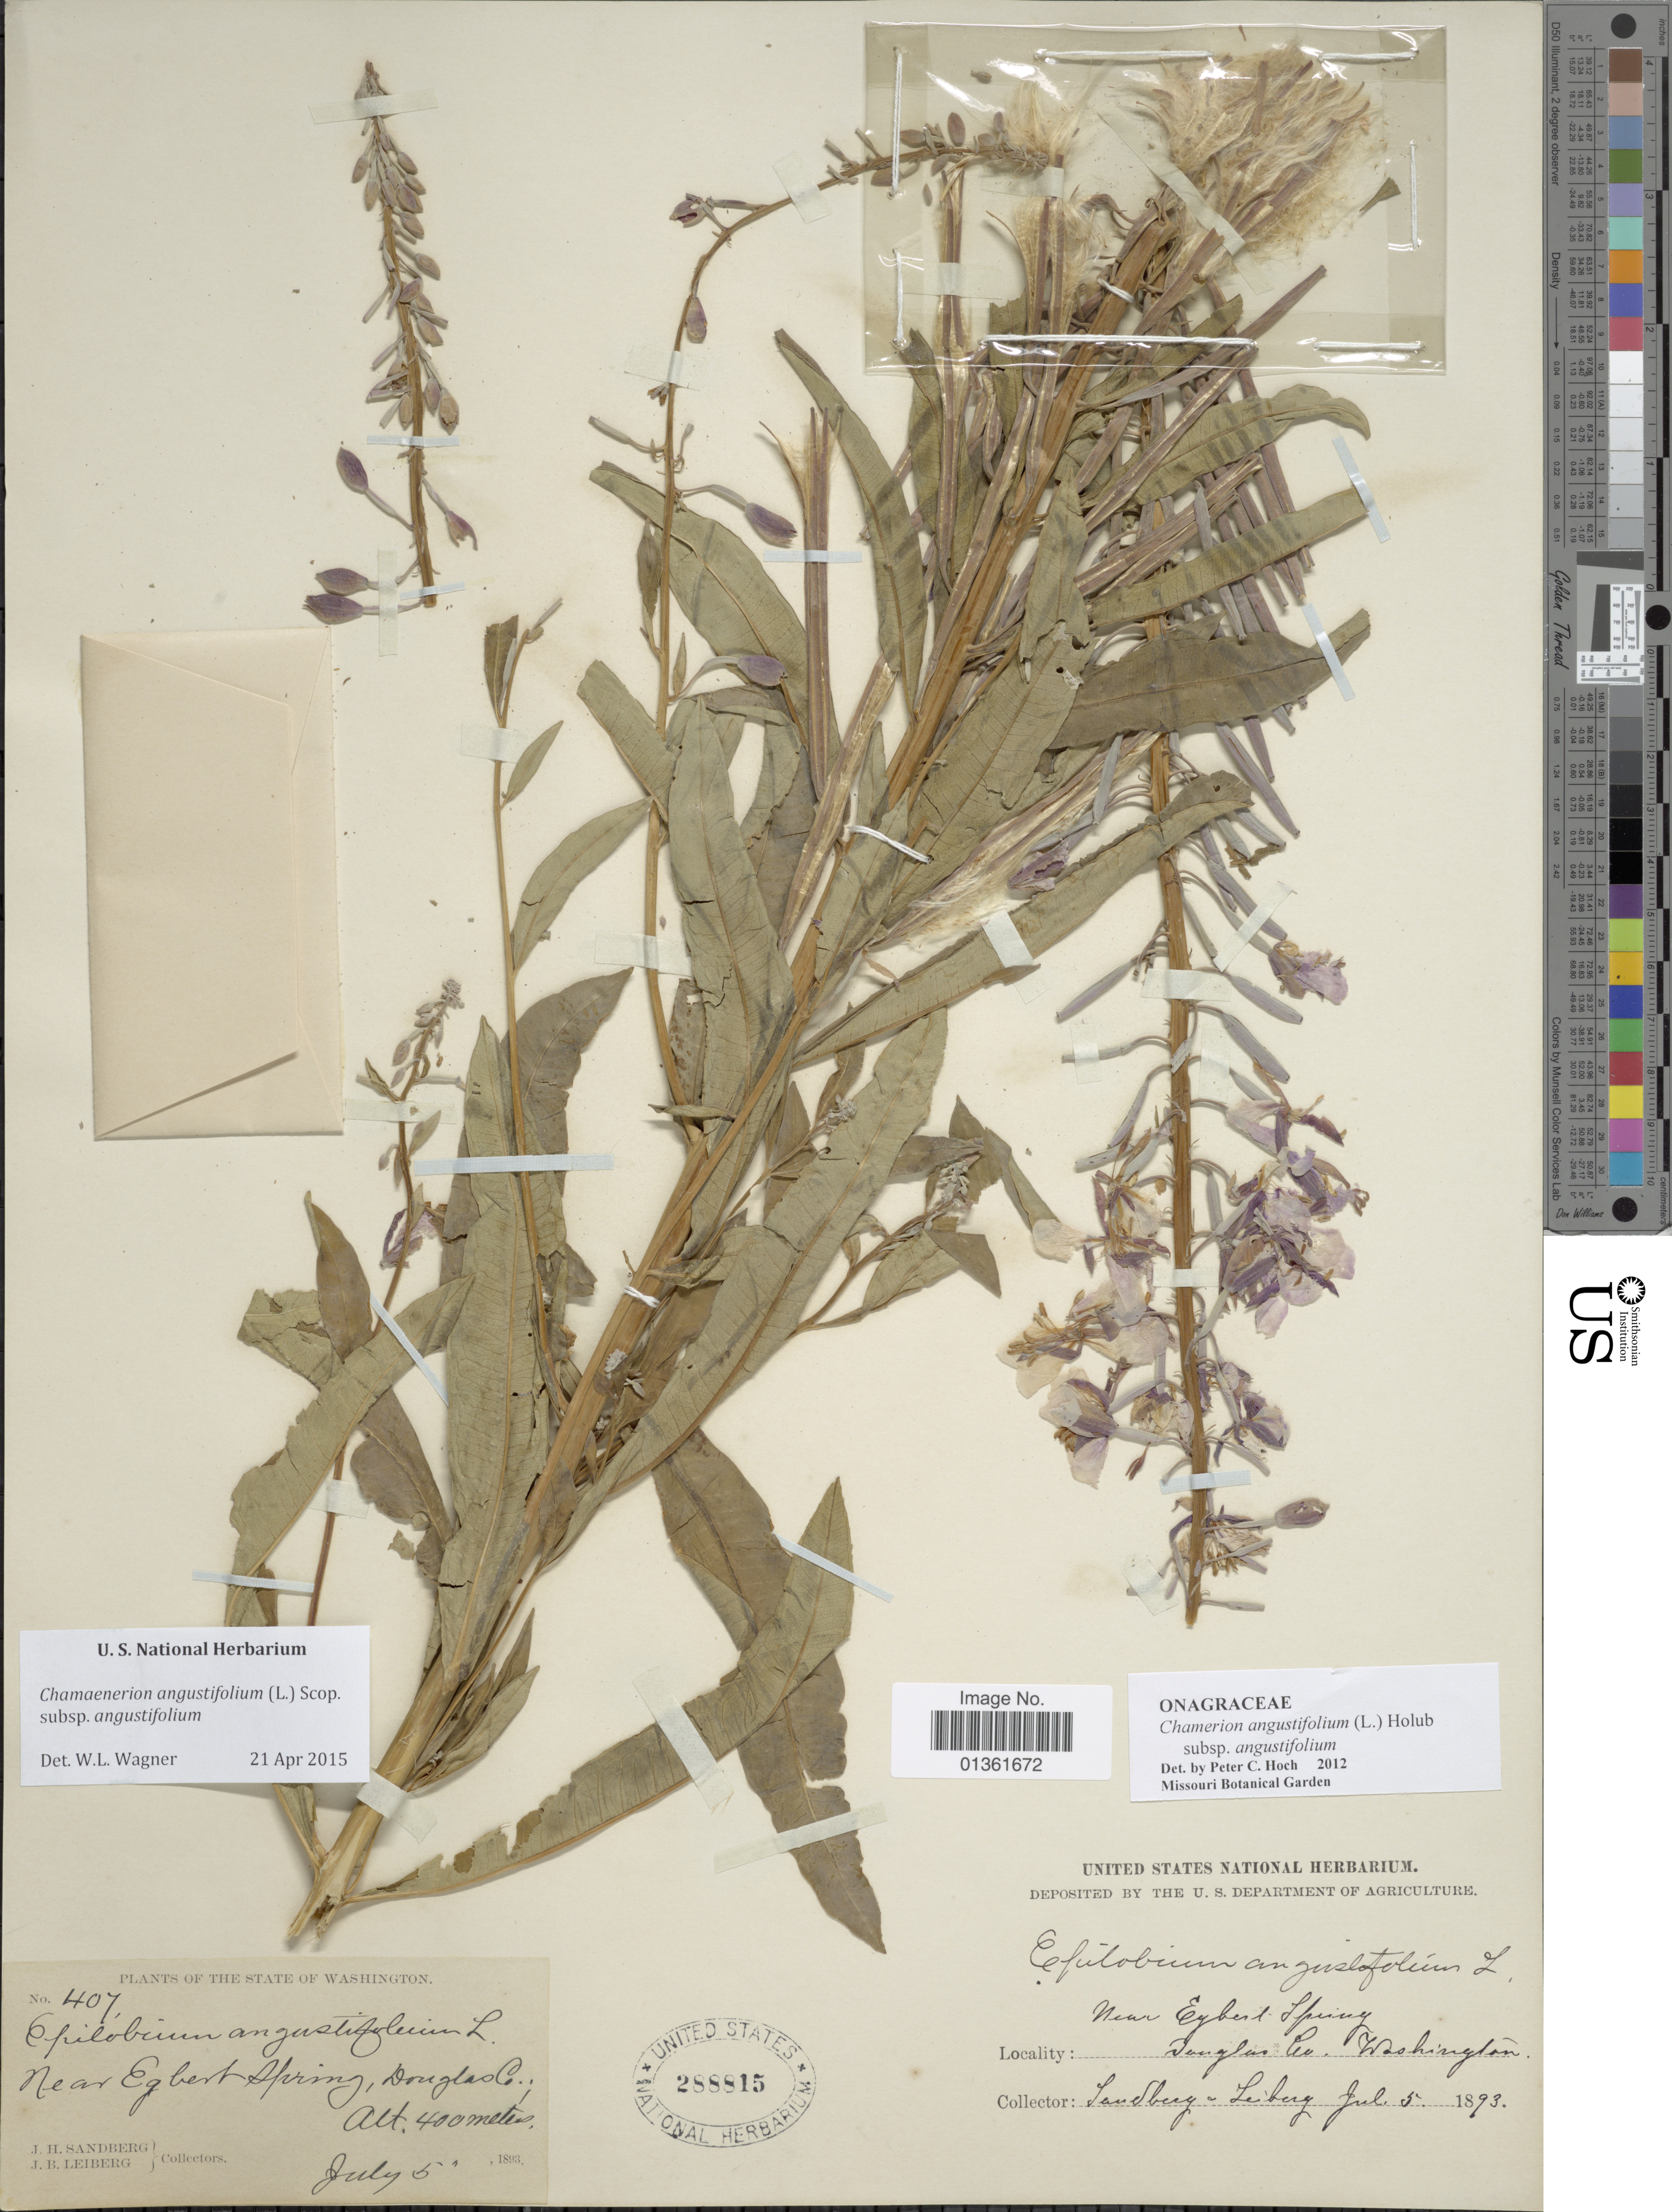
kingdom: Plantae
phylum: Tracheophyta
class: Magnoliopsida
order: Myrtales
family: Onagraceae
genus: Chamaenerion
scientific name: Chamaenerion angustifolium subsp. angustifolium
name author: (L.) Scop.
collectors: J. H. Sandberg & J. B. Leiberg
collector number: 407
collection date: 1893-07-05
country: United States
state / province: Washington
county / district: Douglas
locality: Near Egbert Spring, Douglas Co.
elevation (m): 400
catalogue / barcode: US 288815